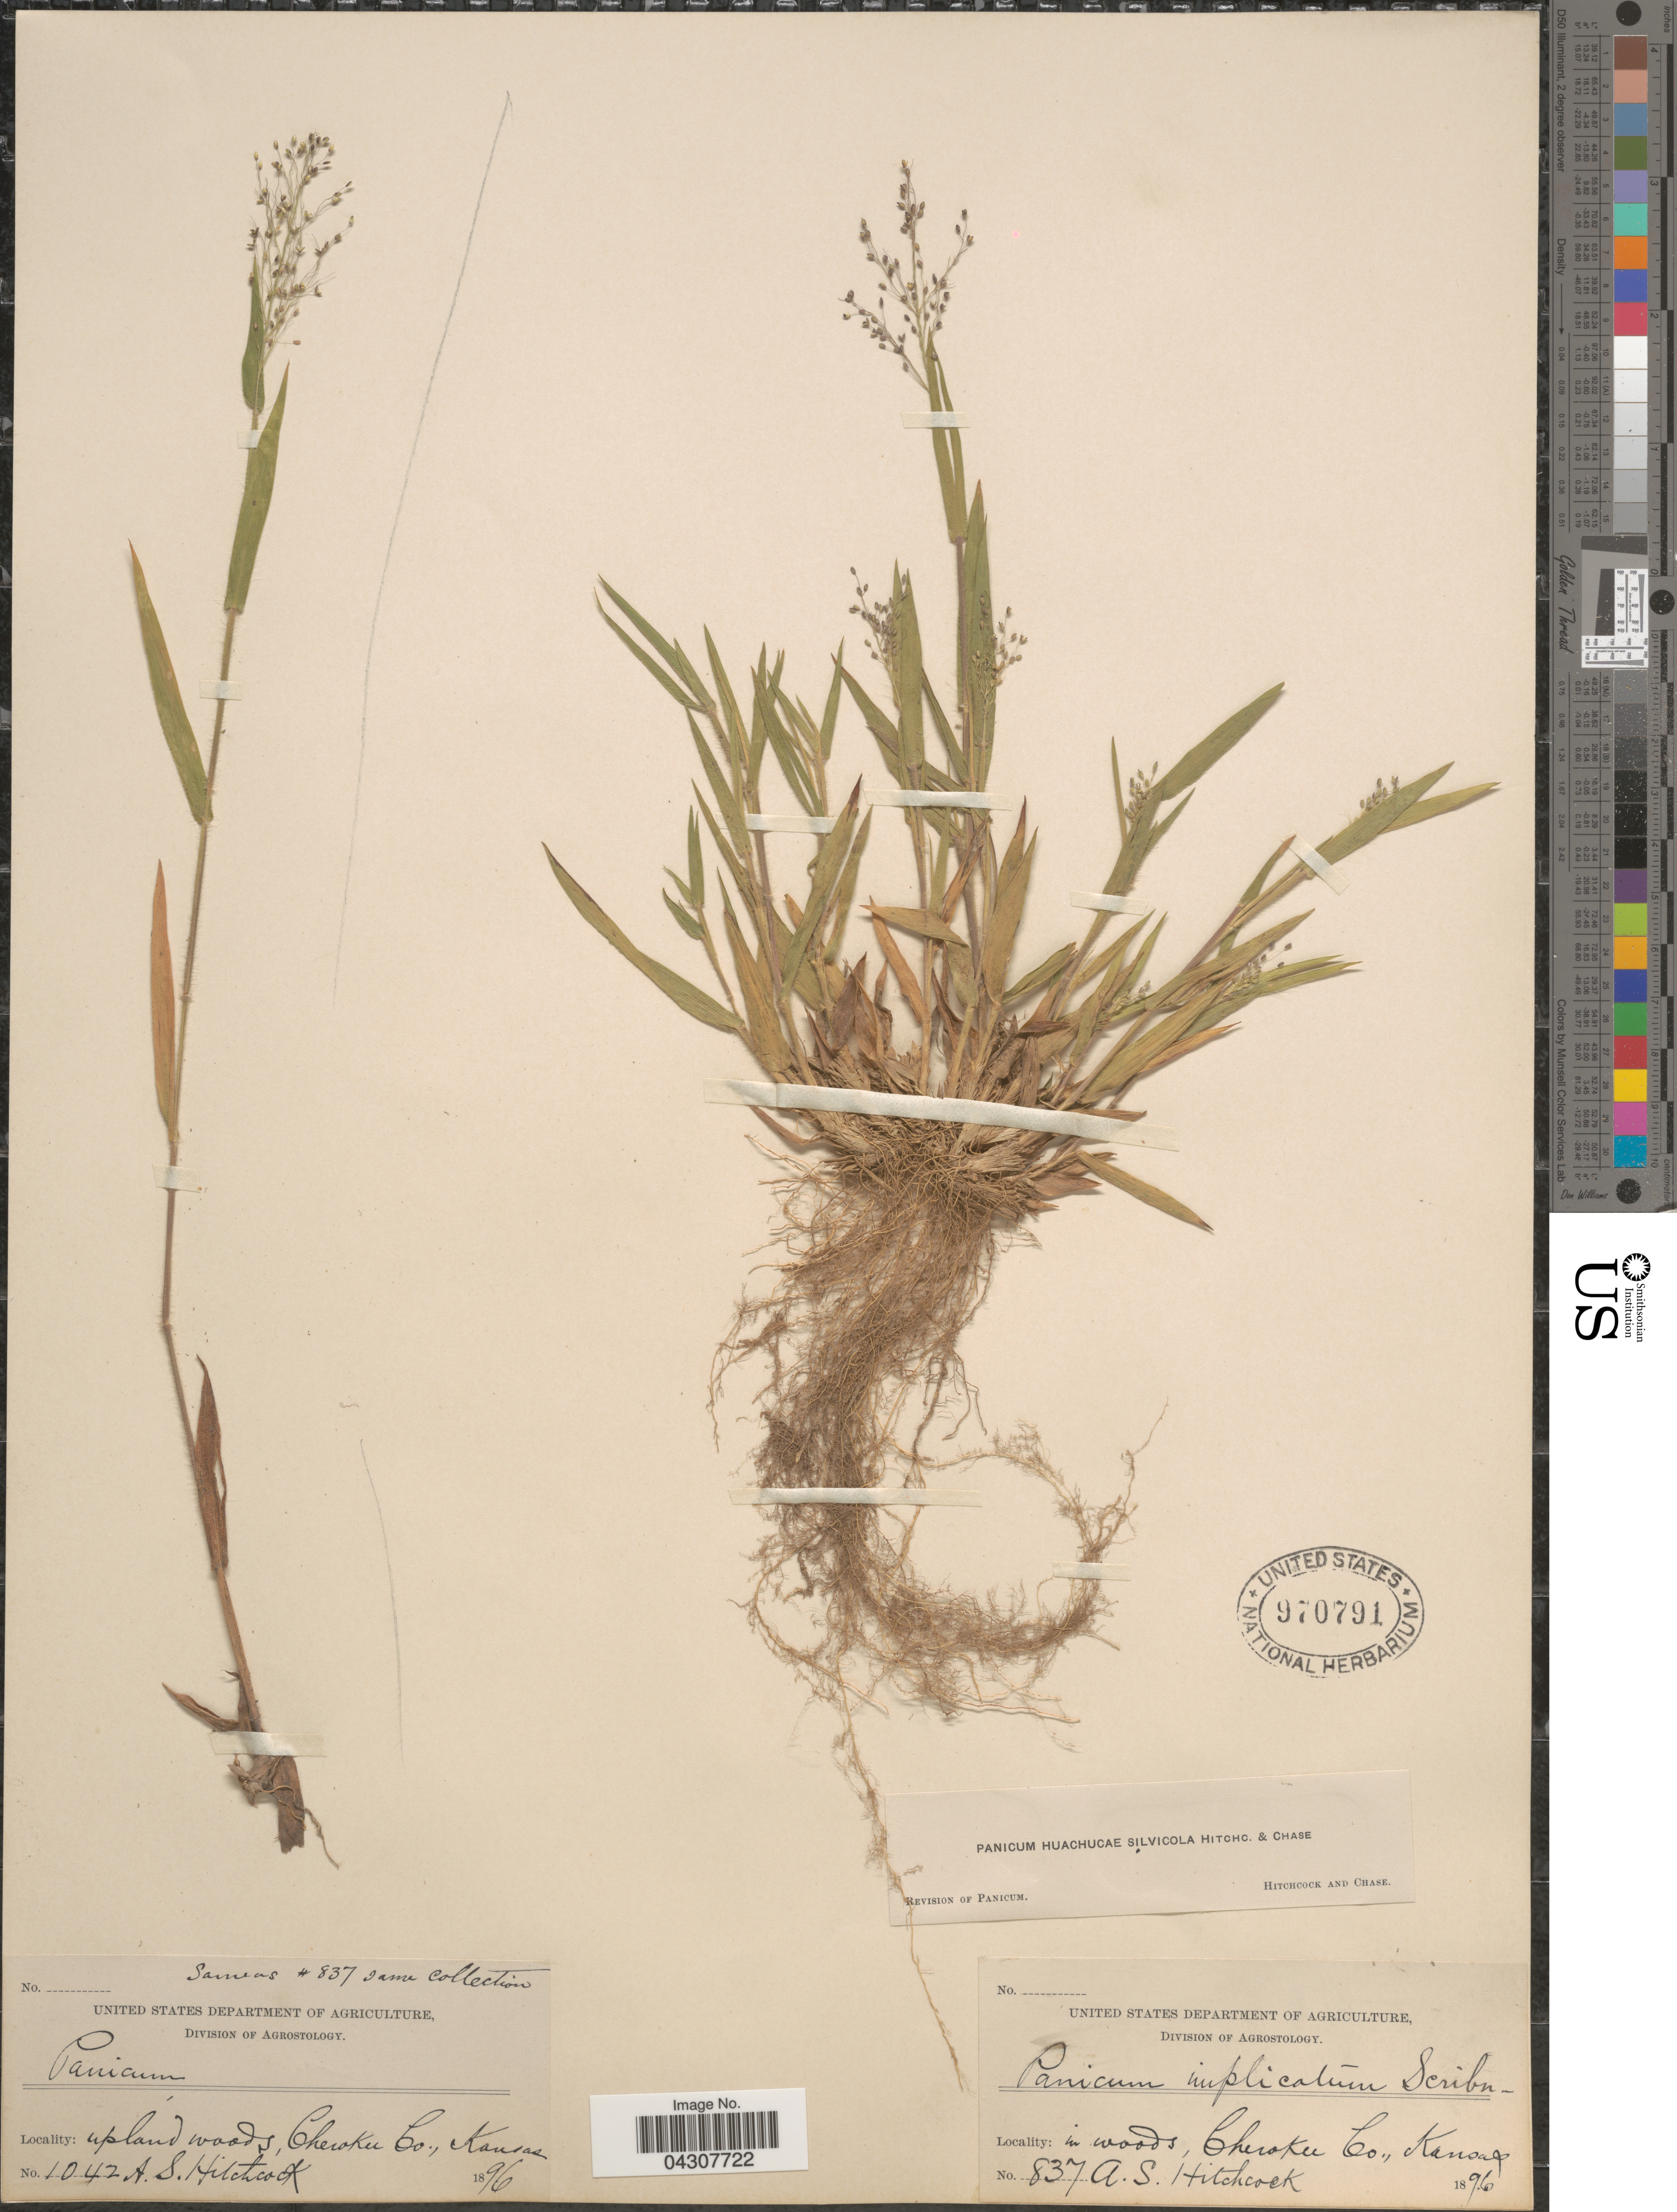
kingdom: Plantae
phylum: Tracheophyta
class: Liliopsida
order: Poales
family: Poaceae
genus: Dichanthelium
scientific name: Dichanthelium acuminatum var. acuminatum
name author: (Sw.) Gould & C.A. Clark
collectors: A. S. Hitchcock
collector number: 1042/837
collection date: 1896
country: United States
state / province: Kansas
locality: Upland woods, Cherokee Co.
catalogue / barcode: US 970791